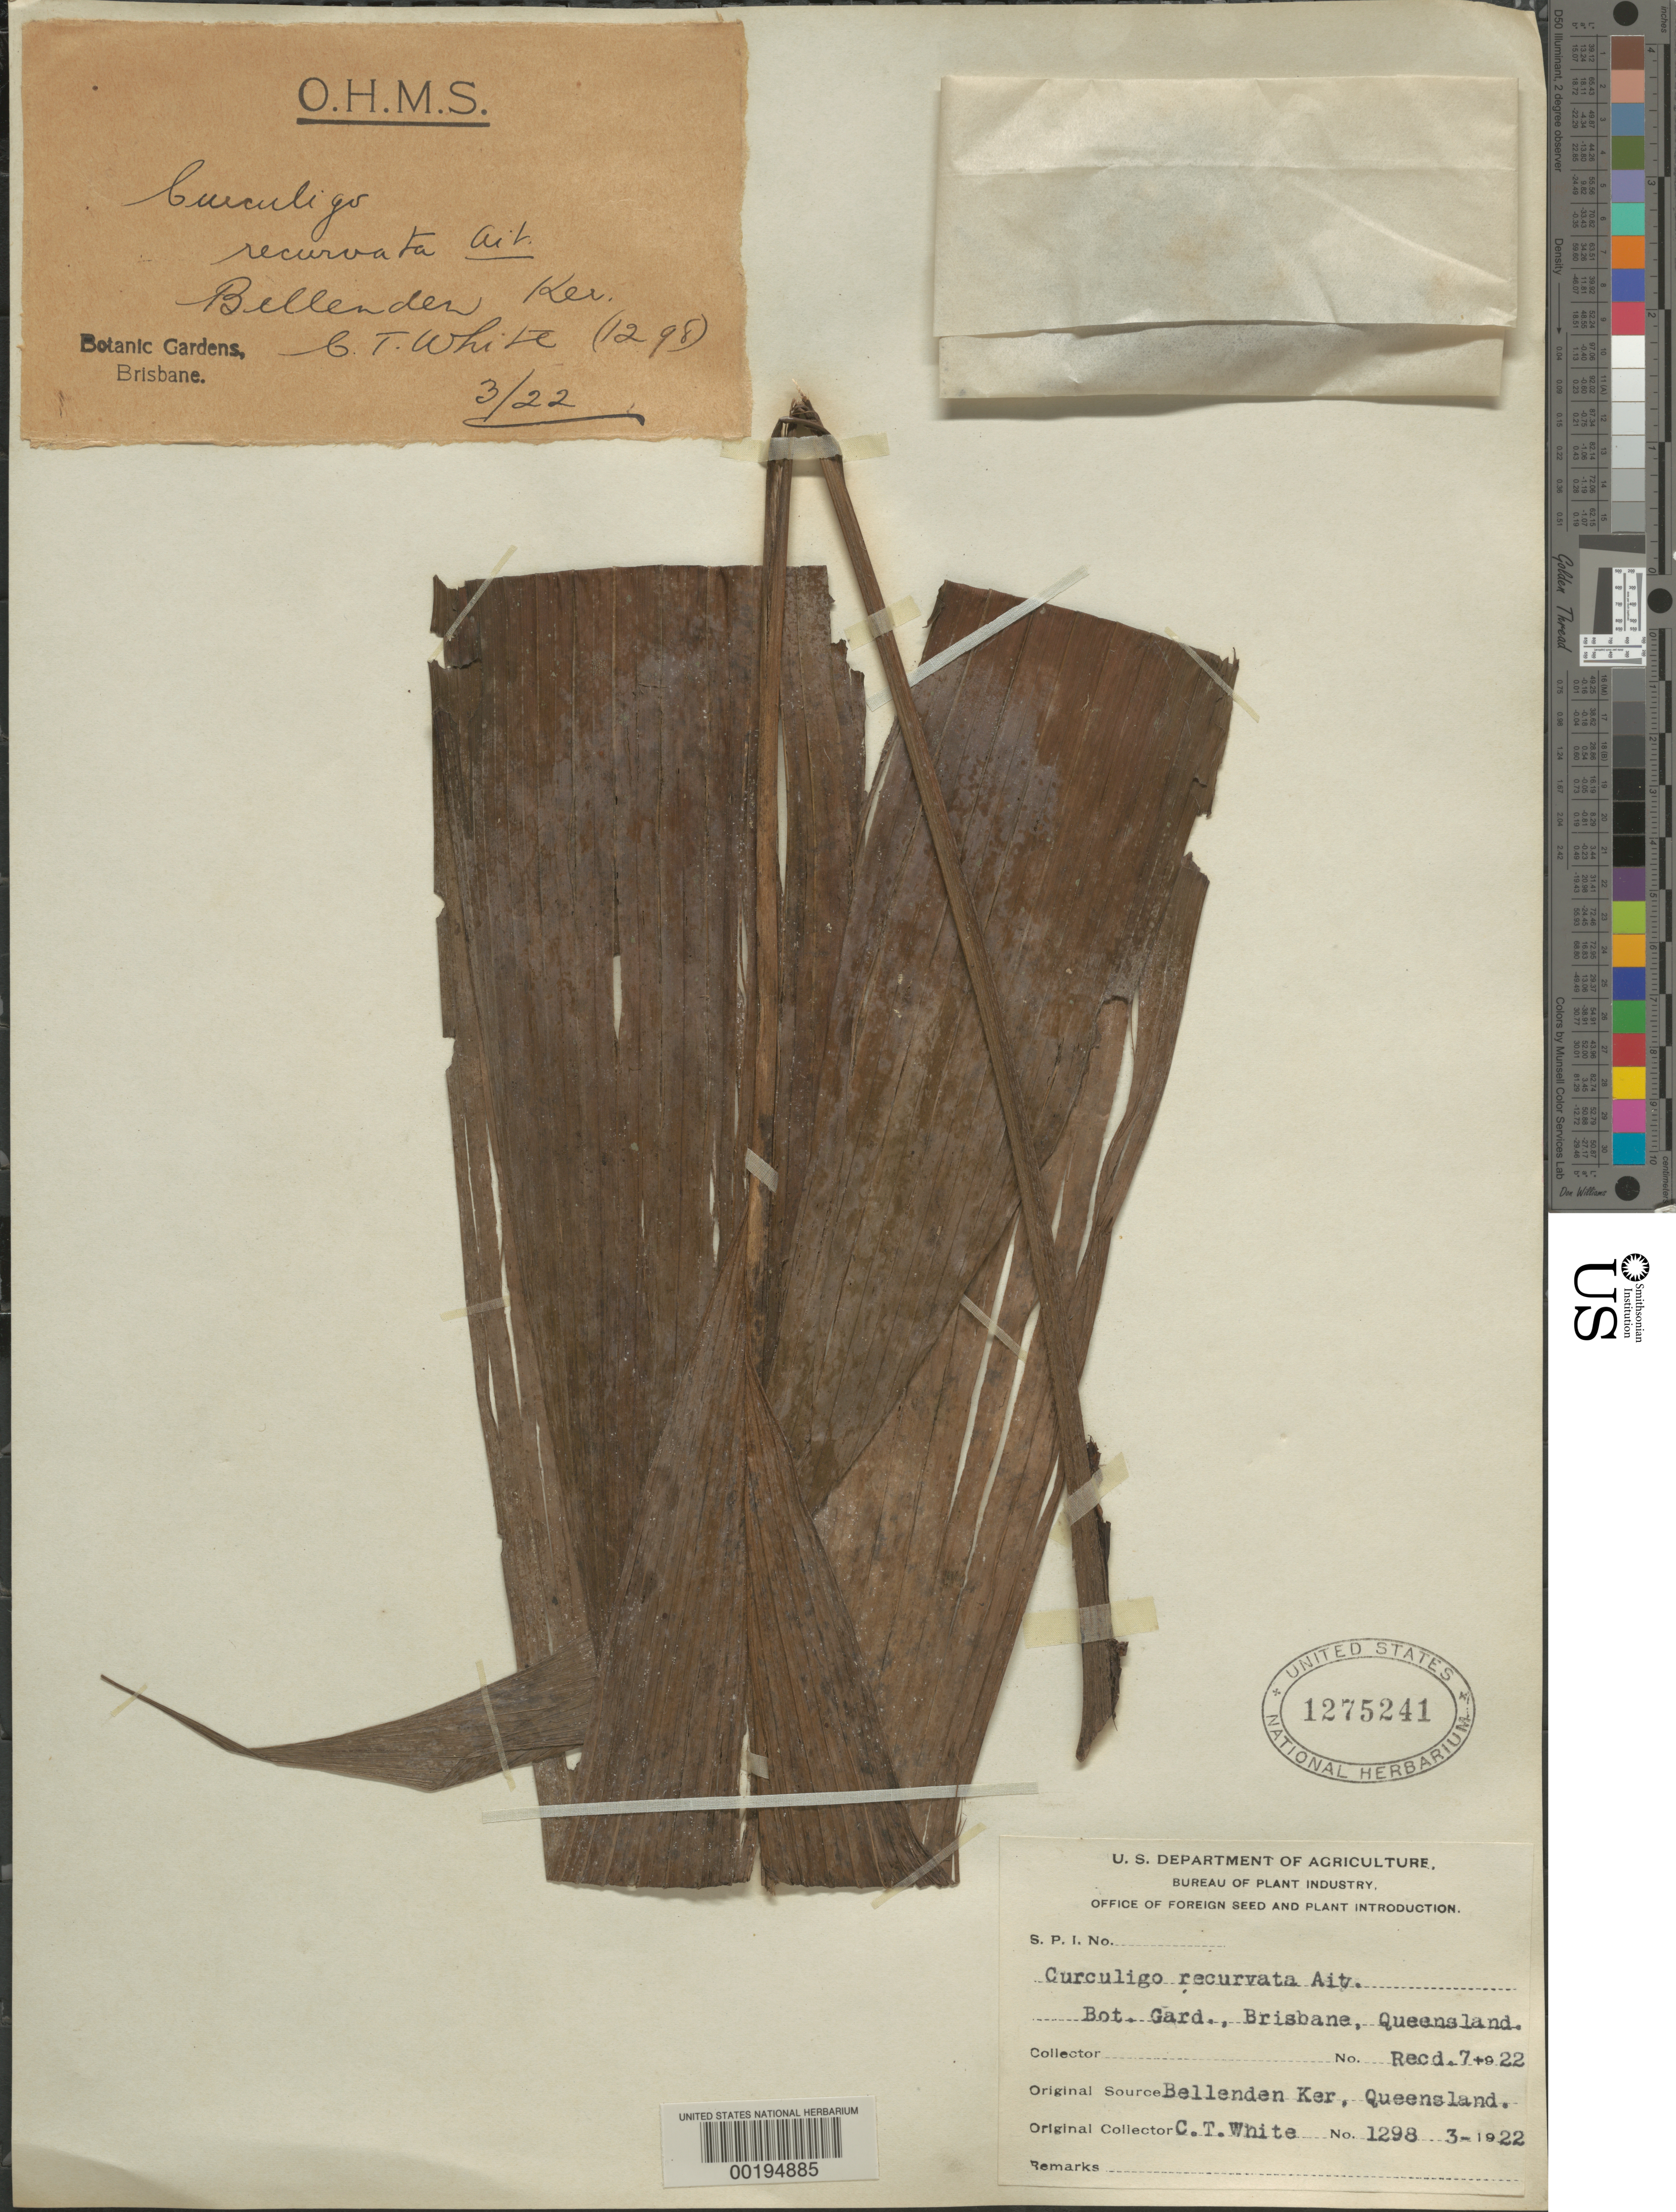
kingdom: Plantae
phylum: Tracheophyta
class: Liliopsida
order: Asparagales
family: Hypoxidaceae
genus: Curculigo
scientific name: Curculigo recurvata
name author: W.T. Aiton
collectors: C. T. White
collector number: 1298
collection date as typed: Mar 1922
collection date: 1922-03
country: Australia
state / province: Queensland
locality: Bellenden ker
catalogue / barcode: US 1275241